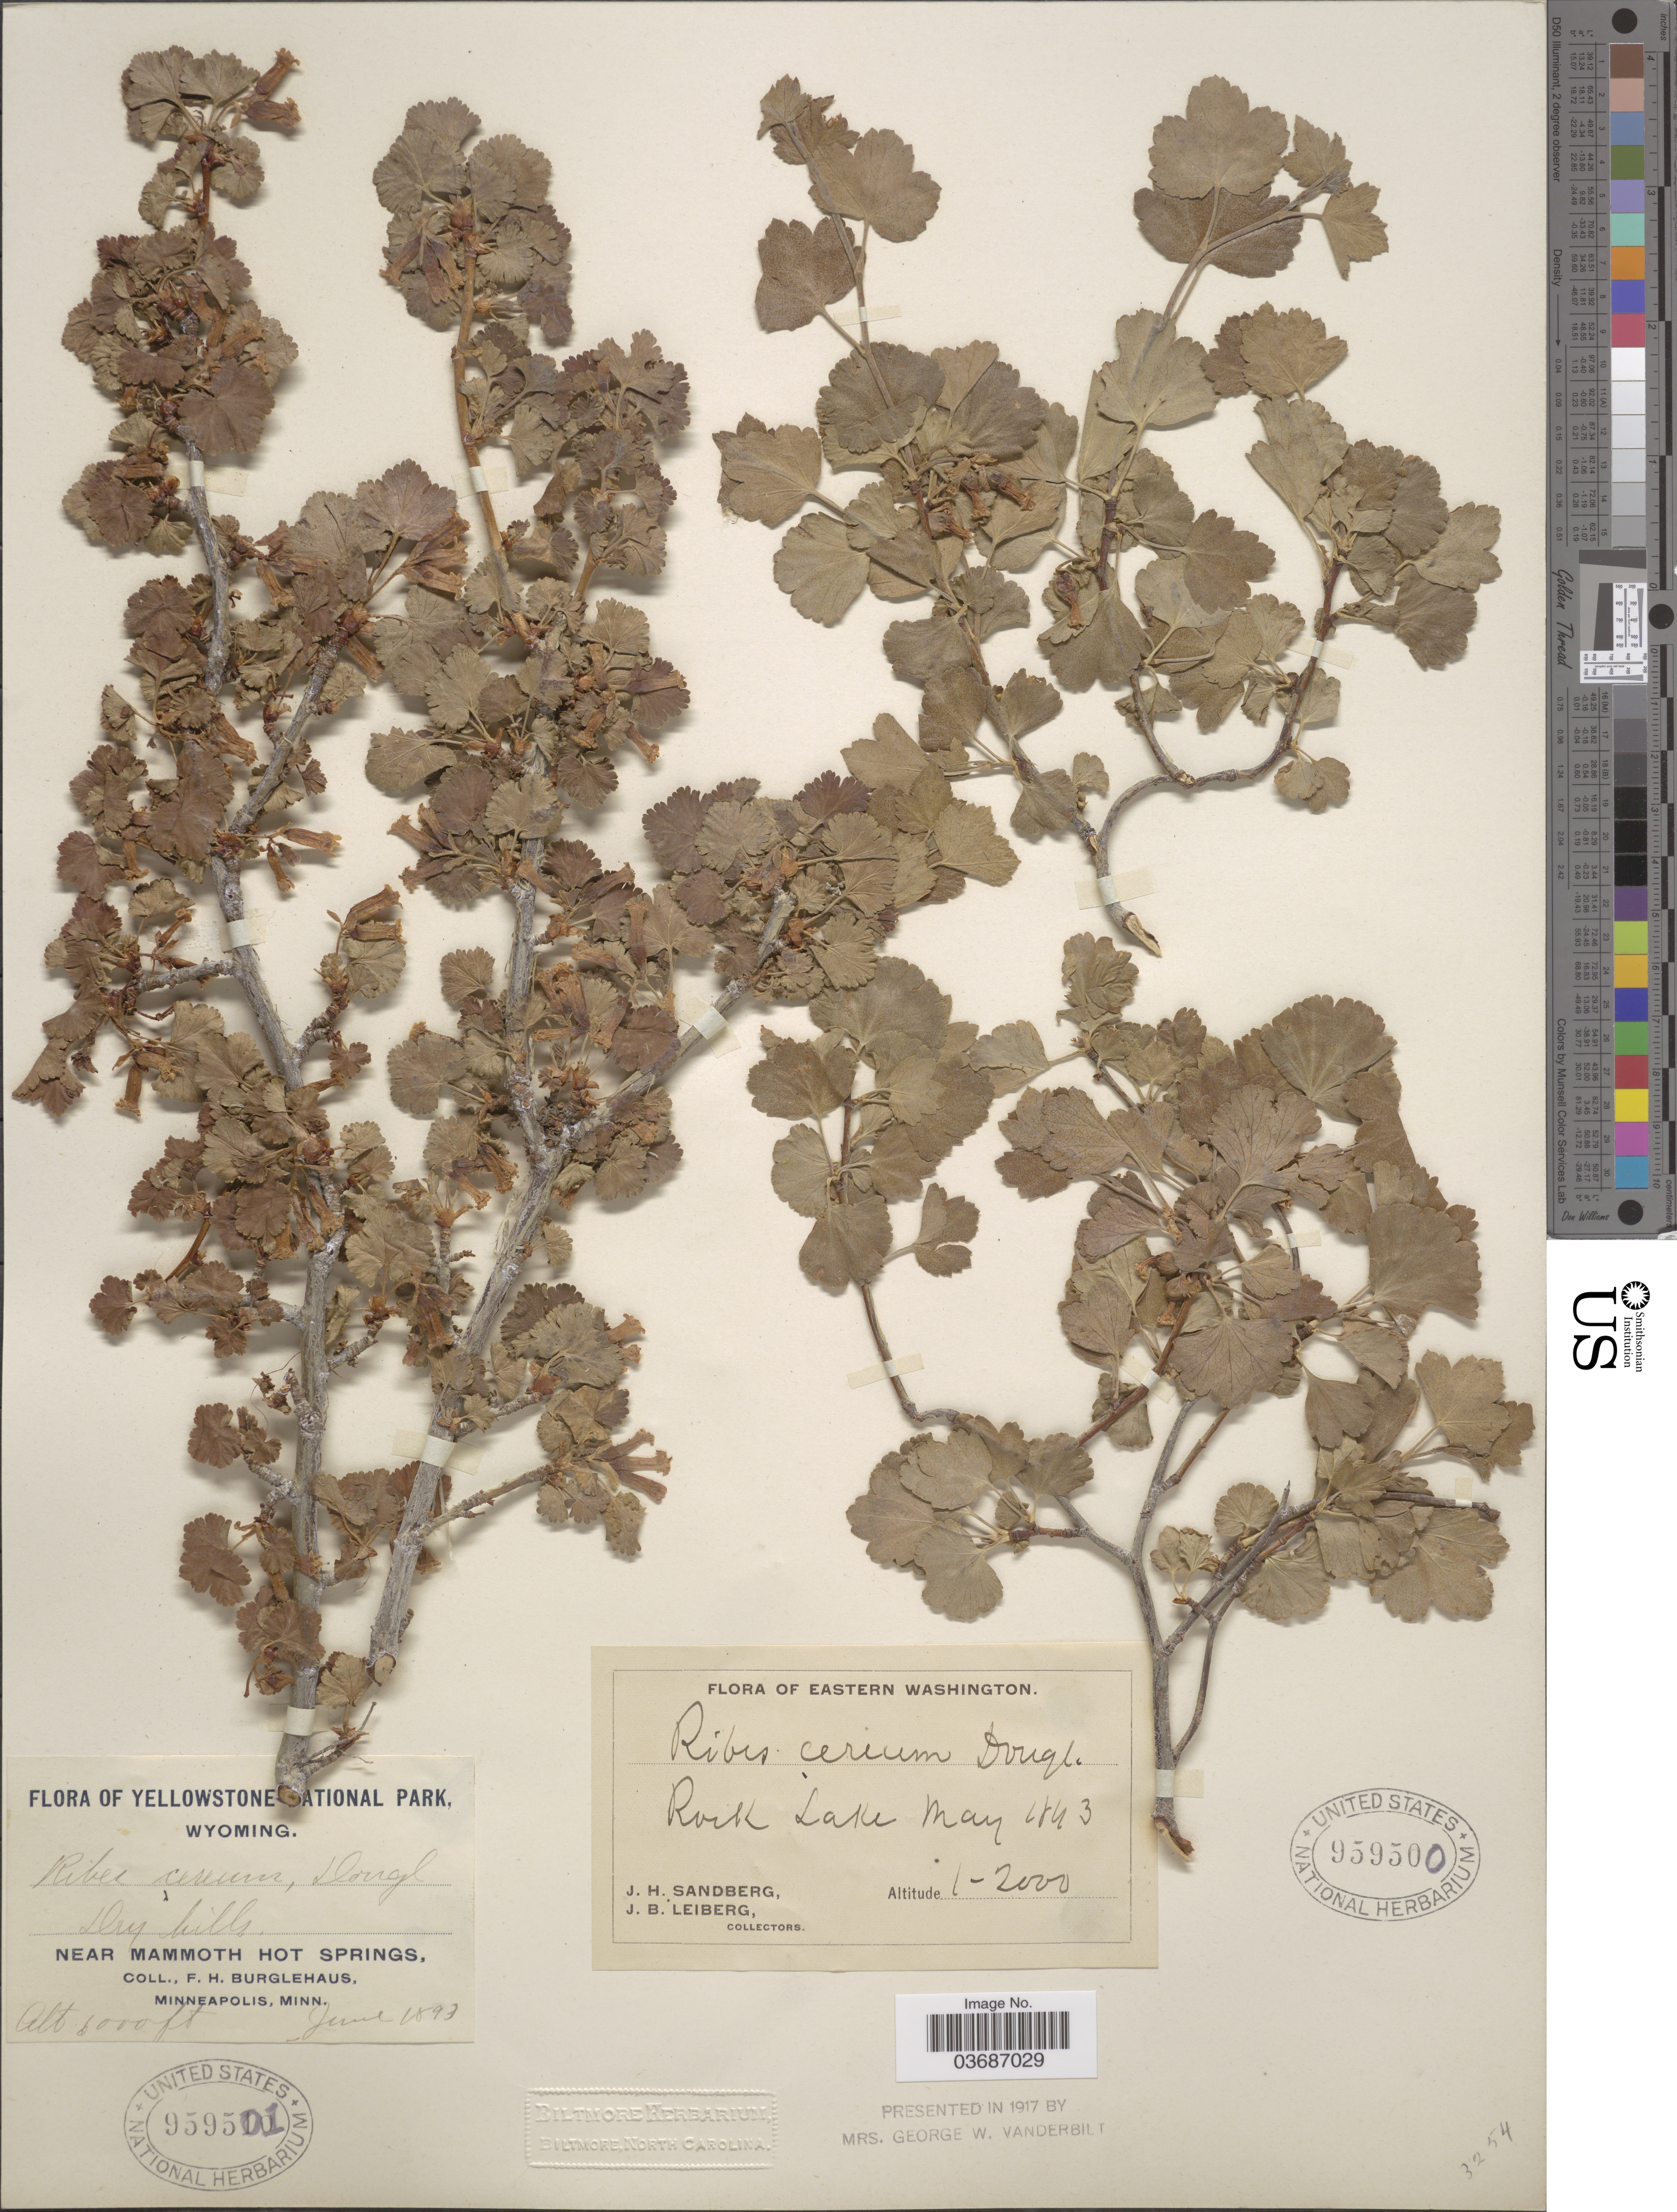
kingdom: Plantae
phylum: Tracheophyta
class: Magnoliopsida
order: Saxifragales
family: Grossulariaceae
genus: Ribes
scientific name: Ribes cereum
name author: Douglas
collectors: J. H. Sandberg & J. B. Leiberg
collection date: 1843-05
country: United States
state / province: Washington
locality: Eastern Washington. Rock Lake.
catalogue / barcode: US 959500-2